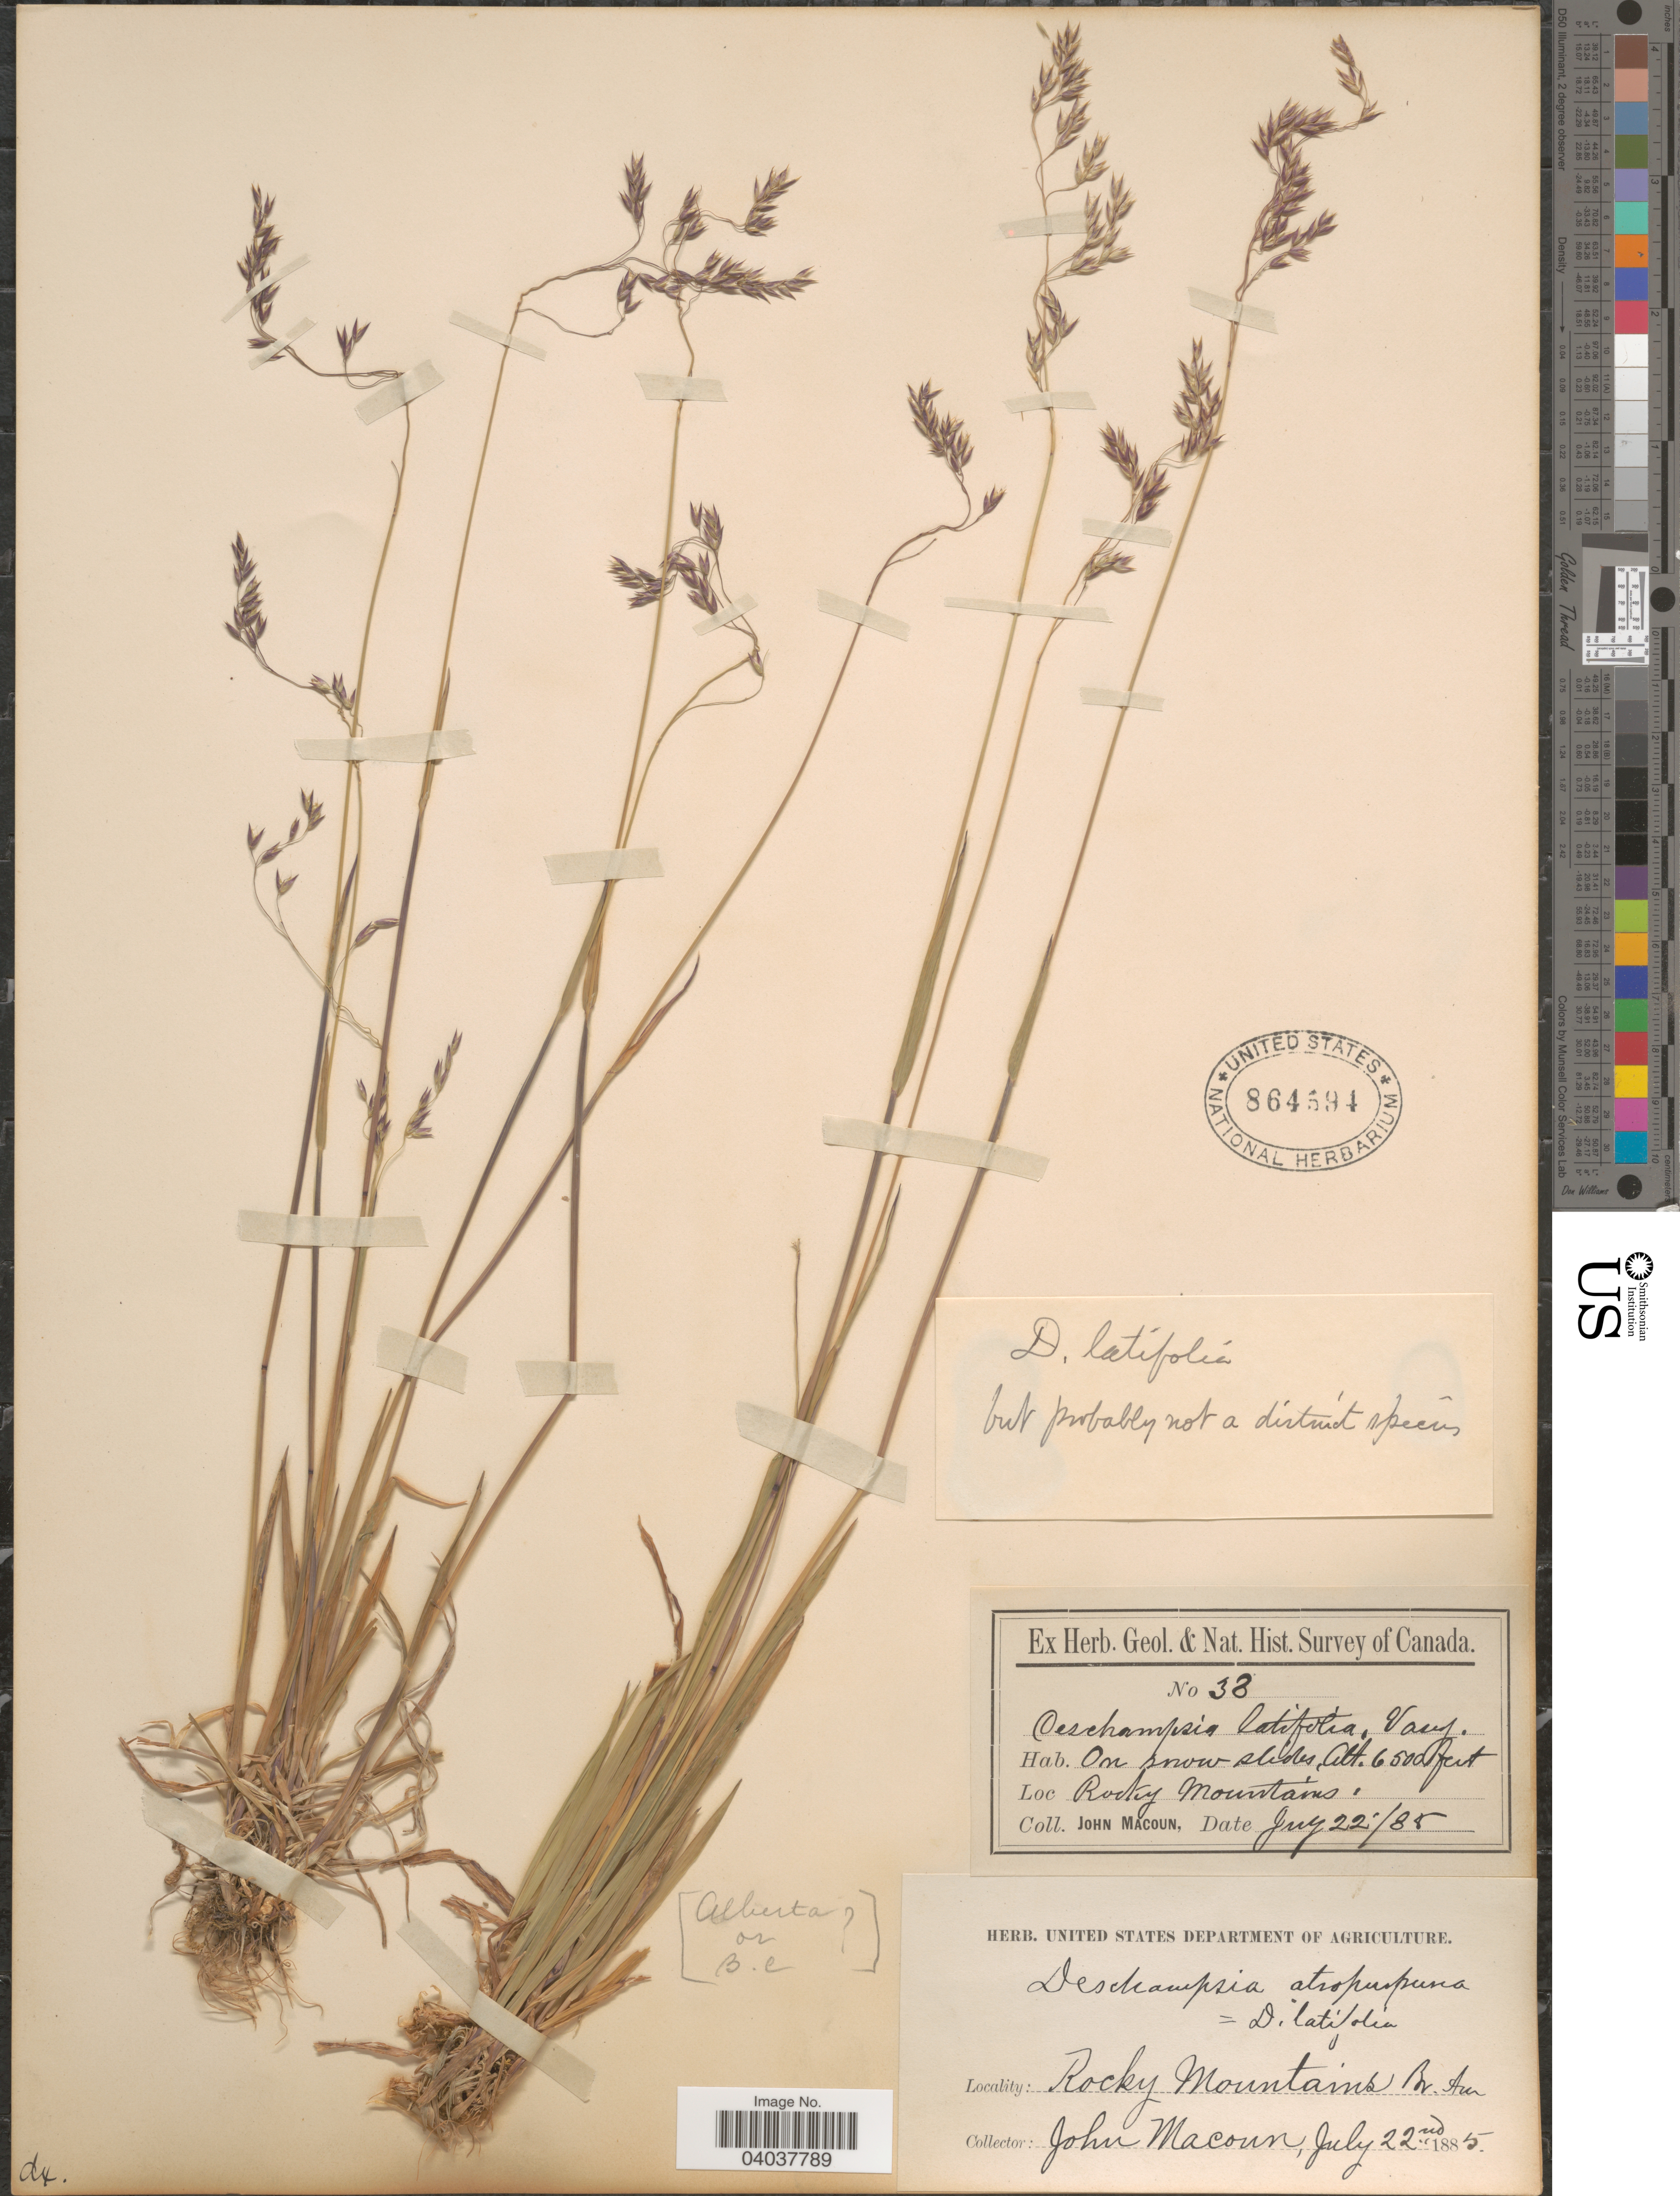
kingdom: Plantae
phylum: Tracheophyta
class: Liliopsida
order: Poales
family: Poaceae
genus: Vahlodea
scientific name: Vahlodea atropurpurea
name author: (Wahlenb.) Fr. ex Hartm.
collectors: J. Macoun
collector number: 33*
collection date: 1885-07-22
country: Canada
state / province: Alberta/ British Columbia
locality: Rocky Mountains. Br. Am. Alberta or B.C. [unsure placement]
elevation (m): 1981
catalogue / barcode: US 864594